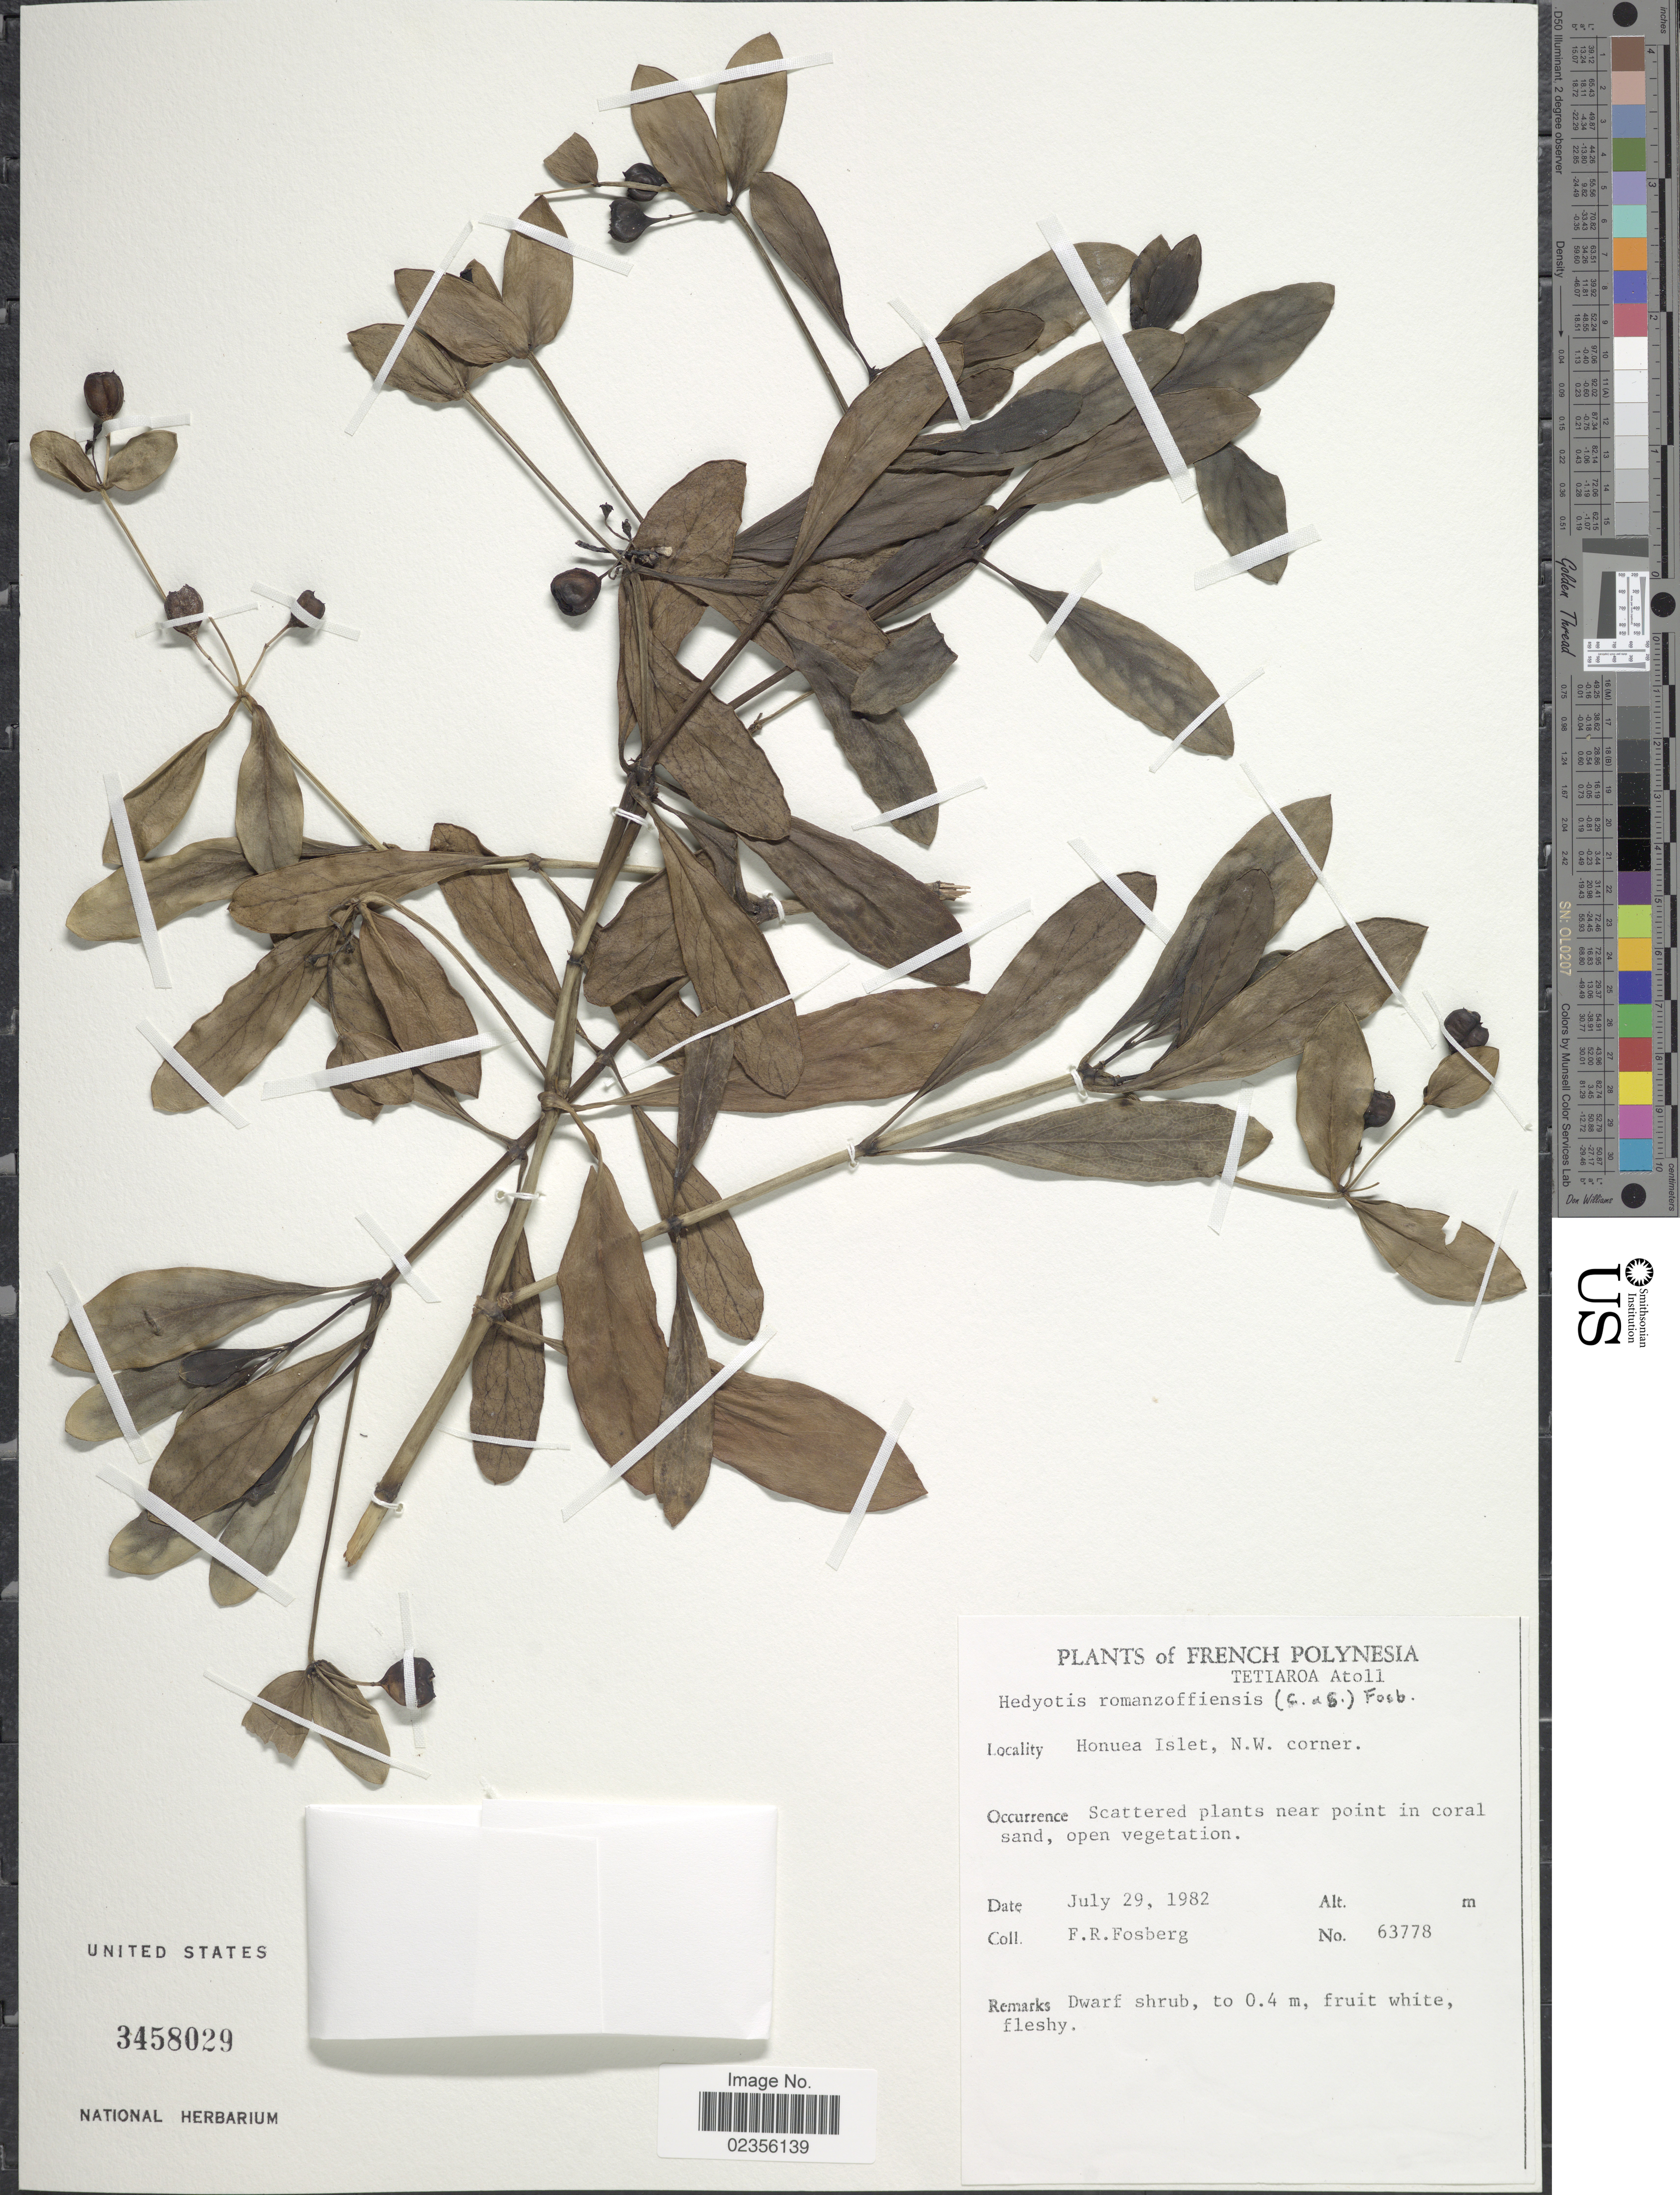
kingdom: Plantae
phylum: Tracheophyta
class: Magnoliopsida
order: Gentianales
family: Rubiaceae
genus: Kadua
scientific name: Kadua romanzoffiensis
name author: Cham. & Schltdl.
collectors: F. R. Fosberg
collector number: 63778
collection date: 1982-07-29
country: French Polynesia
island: Tetiaroa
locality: Tetiaroa Atoll. Honuea Islet, N.W. corner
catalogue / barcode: US 3458029